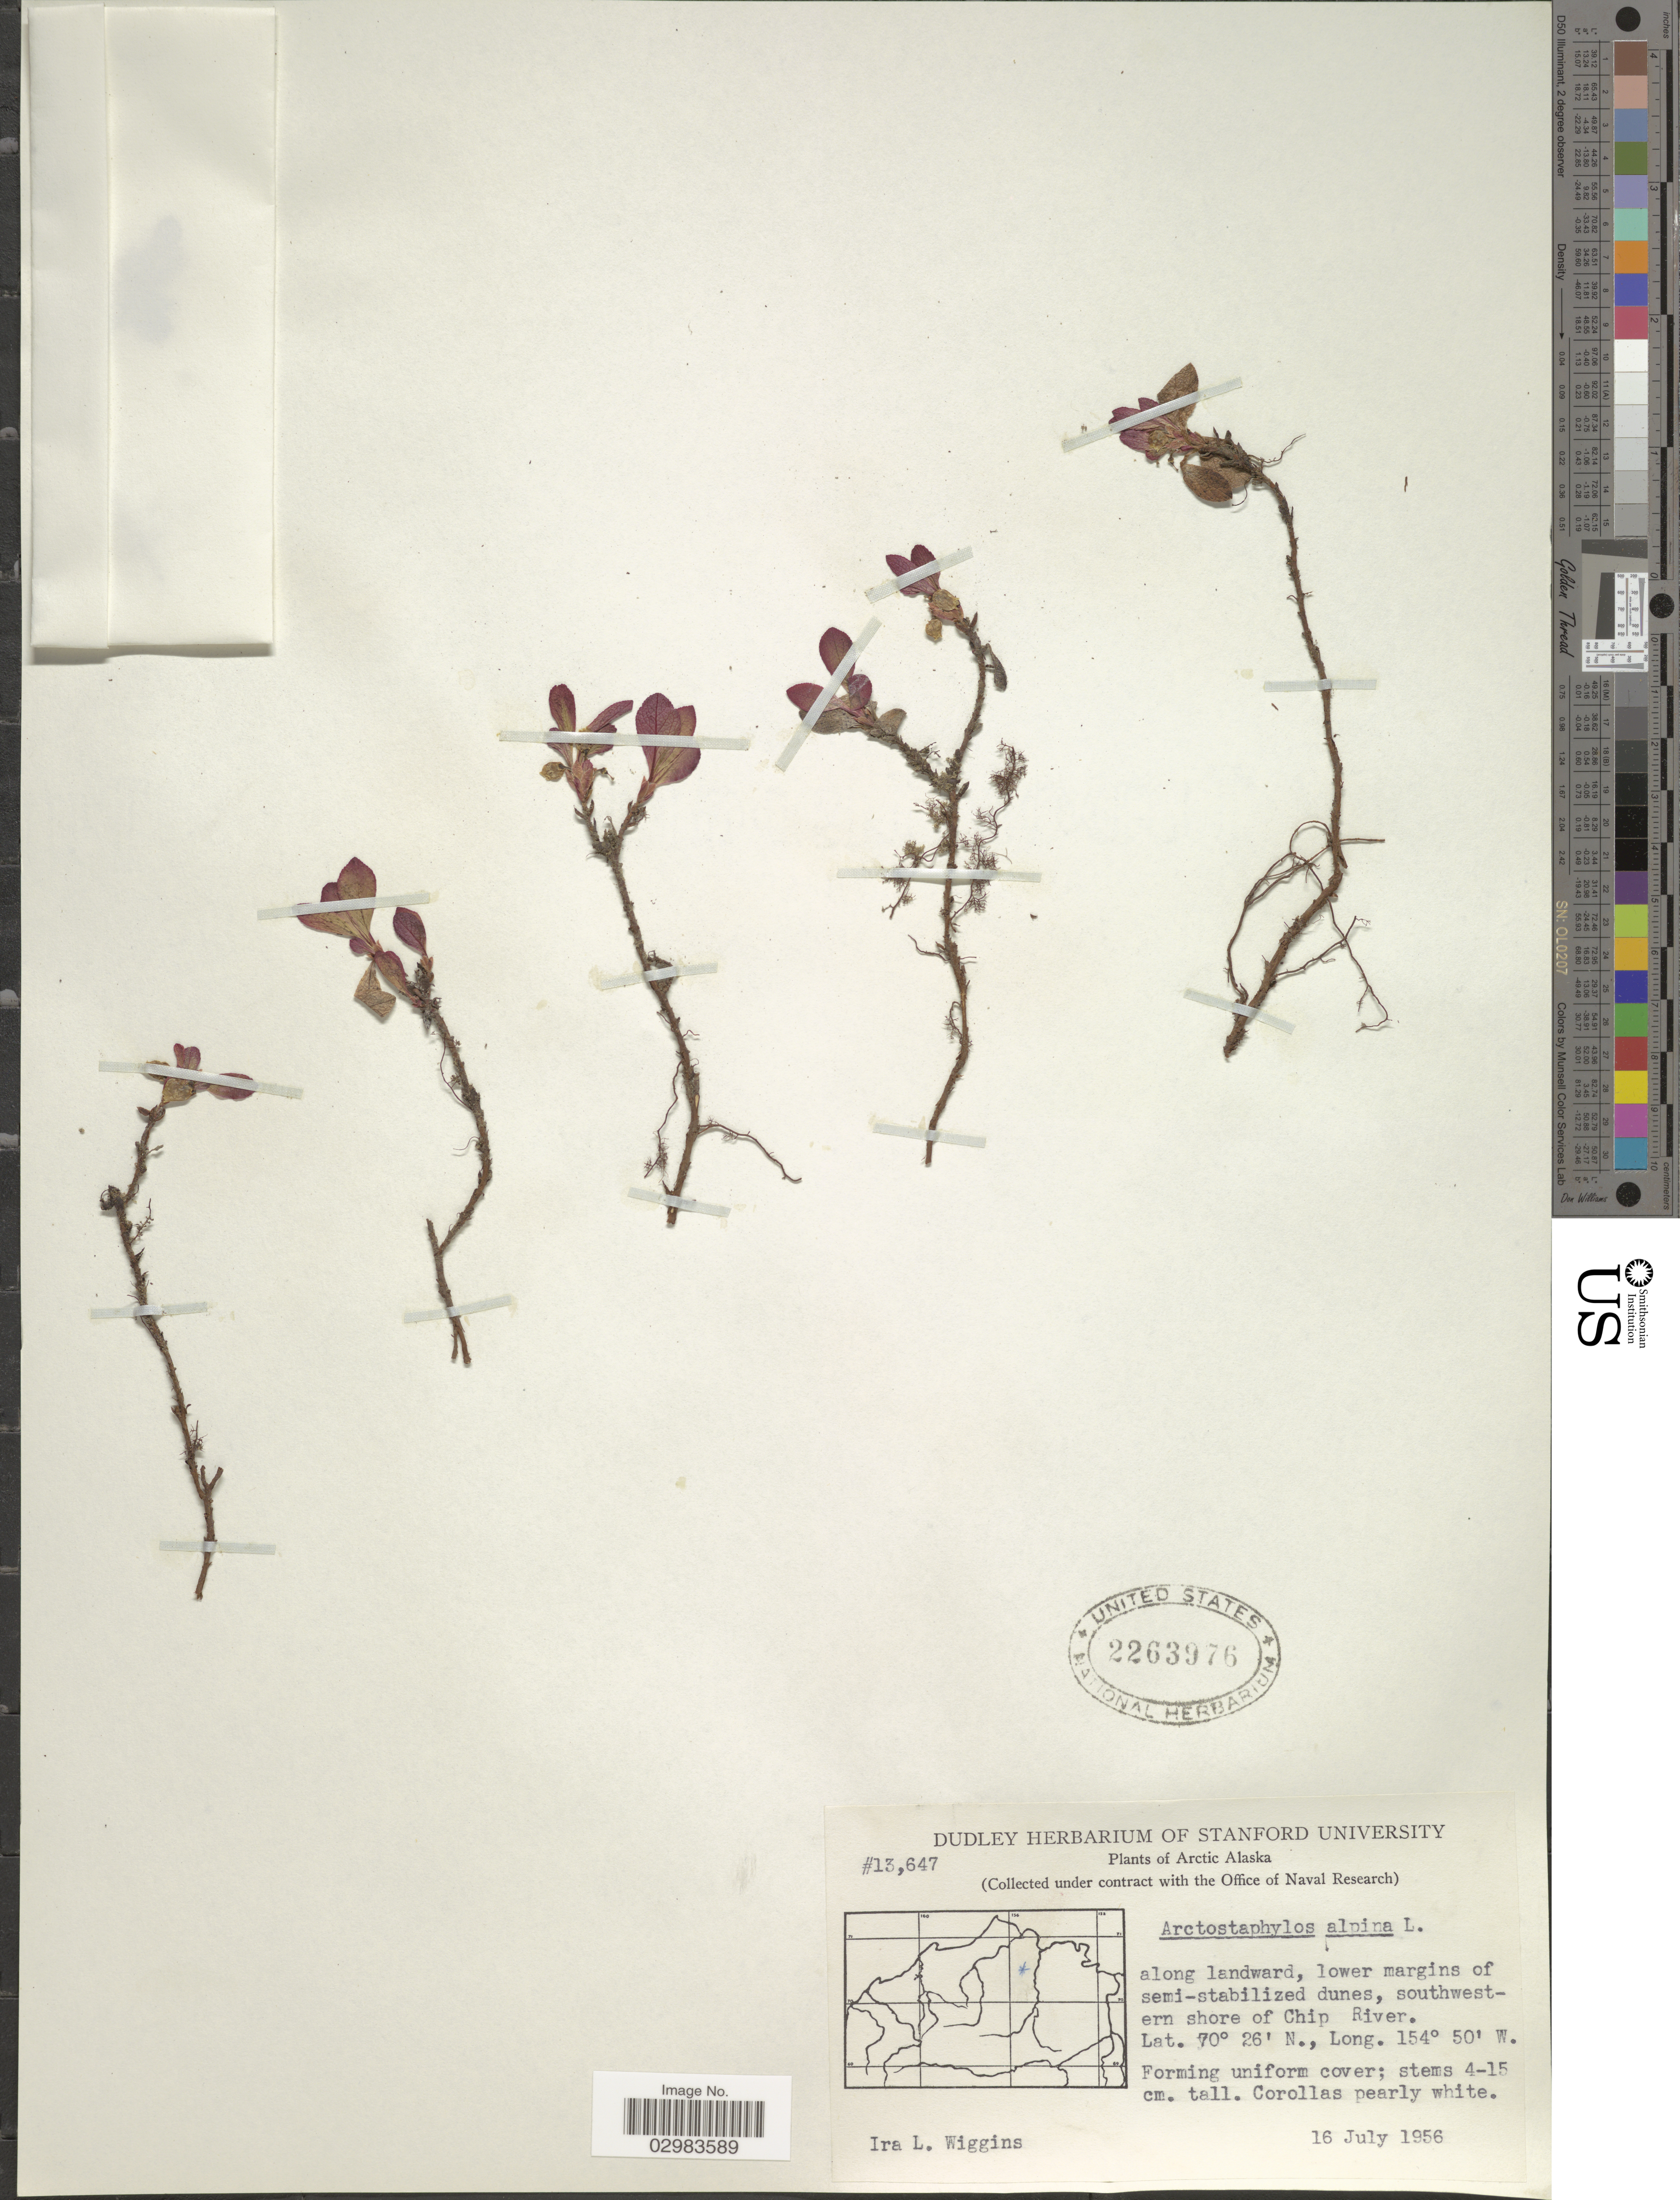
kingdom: Plantae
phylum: Tracheophyta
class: Magnoliopsida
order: Ericales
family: Ericaceae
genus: Arctostaphylos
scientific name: Arctostaphylos alpina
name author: (L.) Spreng.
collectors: I. L. Wiggins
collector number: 13647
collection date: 1956-07-16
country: United States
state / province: Alaska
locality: Arctic Alaska, southwestern shore of Chip River.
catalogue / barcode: US 2263976